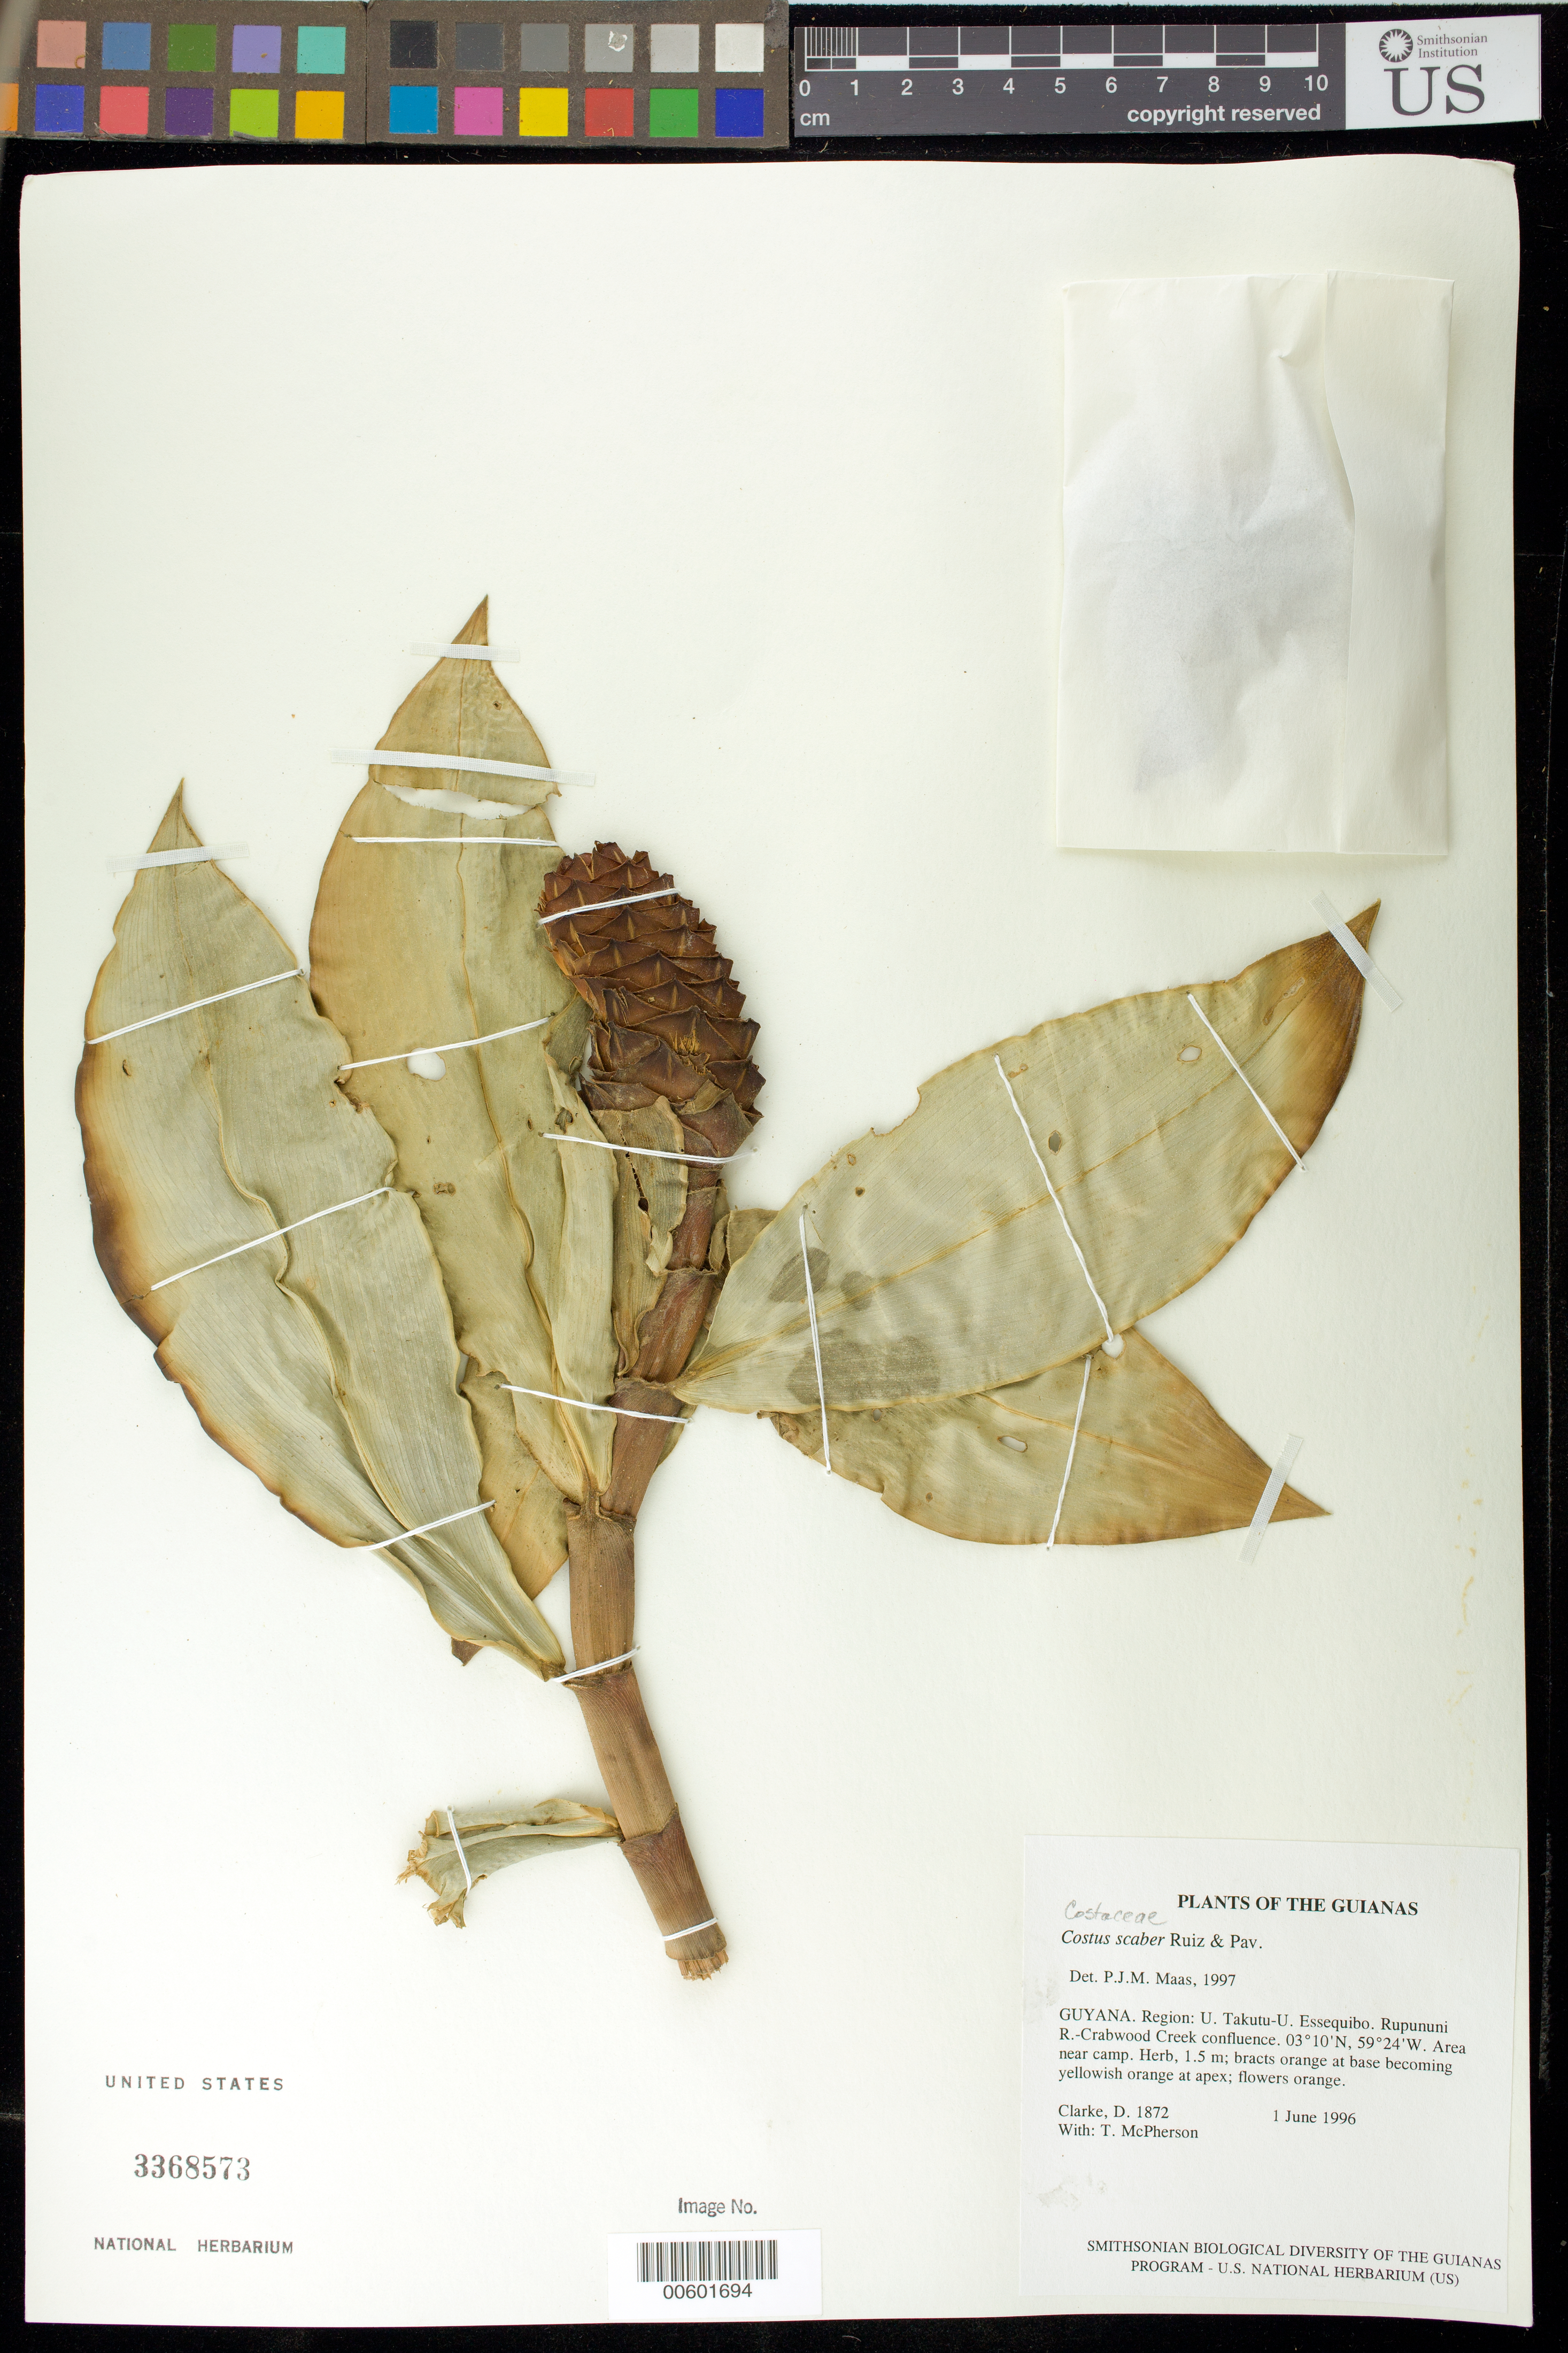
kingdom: Plantae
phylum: Tracheophyta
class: Liliopsida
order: Zingiberales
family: Costaceae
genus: Costus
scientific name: Costus scaber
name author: Ruiz & Pav.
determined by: Maas, Paul J. M.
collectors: H. D. Clarke & T. McPherson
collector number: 1872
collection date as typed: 1 June 1996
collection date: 1996-06-01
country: Guyana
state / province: U. Takutu-U. Essequibo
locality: Rupununi R.-Crabwood Creek confluence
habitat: Area near camp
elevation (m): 100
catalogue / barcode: US 3368573